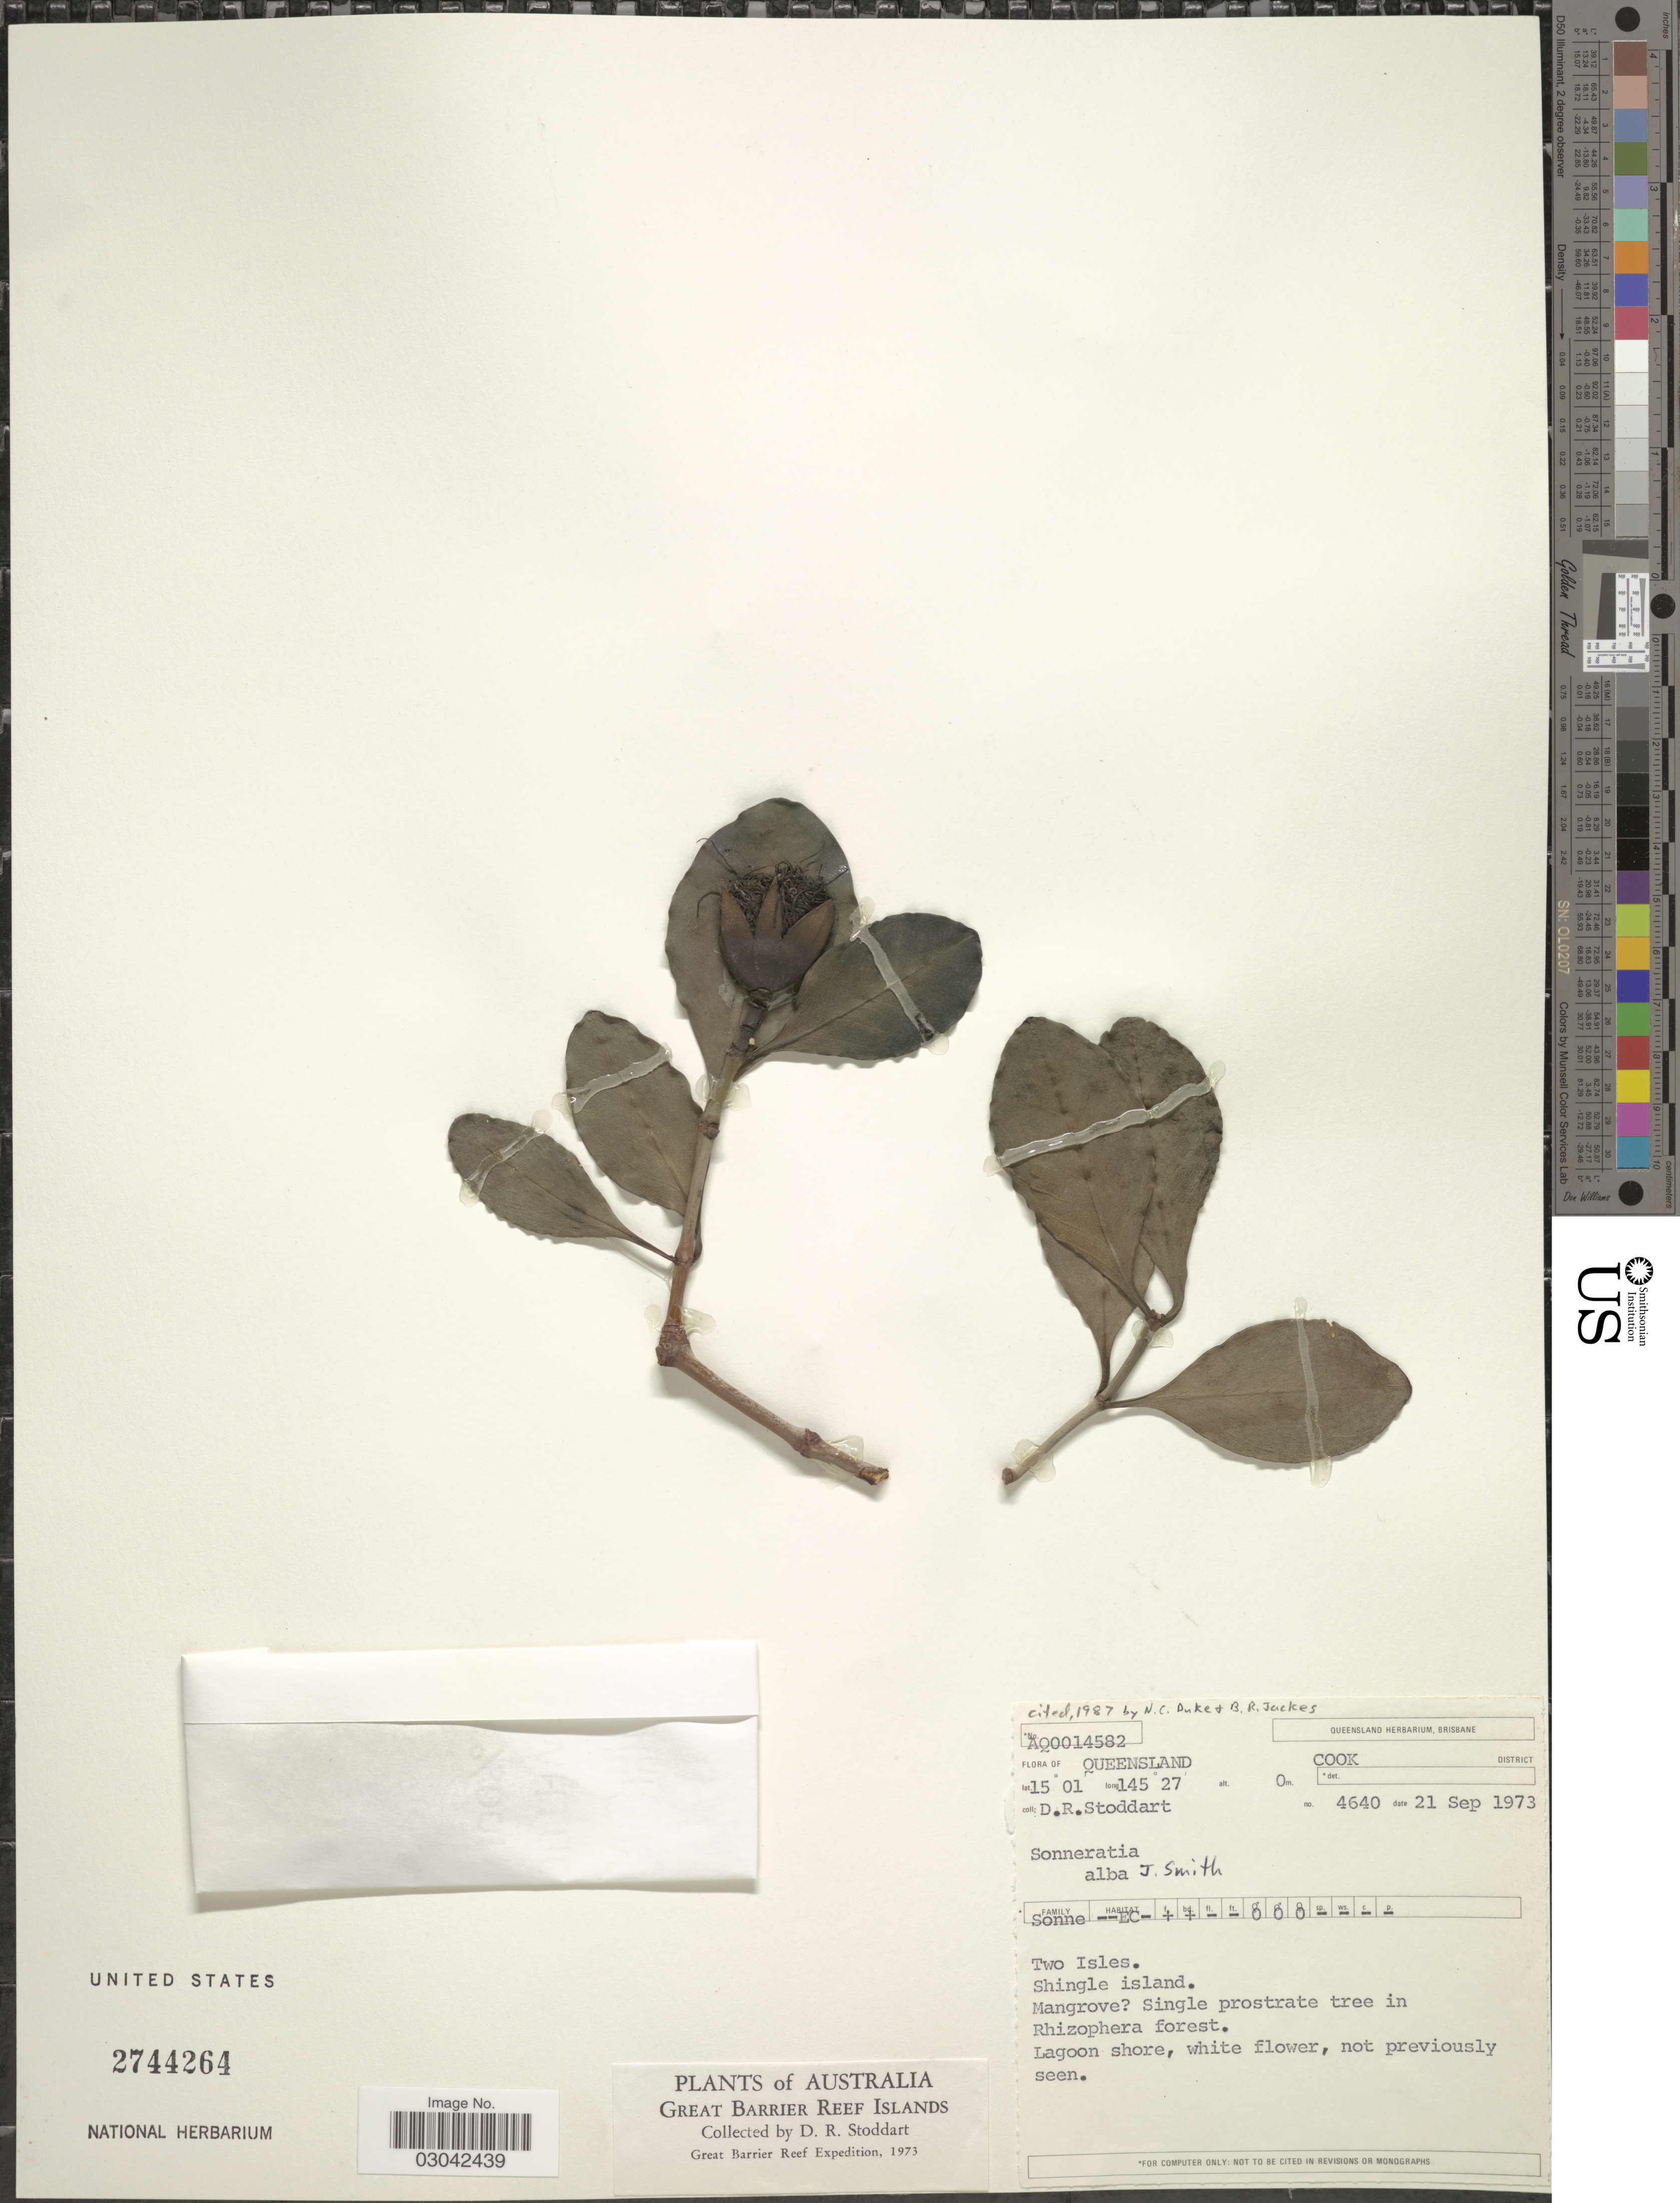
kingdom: Plantae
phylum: Tracheophyta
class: Magnoliopsida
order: Myrtales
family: Lythraceae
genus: Sonneratia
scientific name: Sonneratia alba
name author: Sm.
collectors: D. R. Stoddart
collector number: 4640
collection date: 1973-09-21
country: Australia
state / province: Queensland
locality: Cook District. Two Isles. Shingle island. Great Barrier Reef Islands.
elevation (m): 0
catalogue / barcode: US 2744264